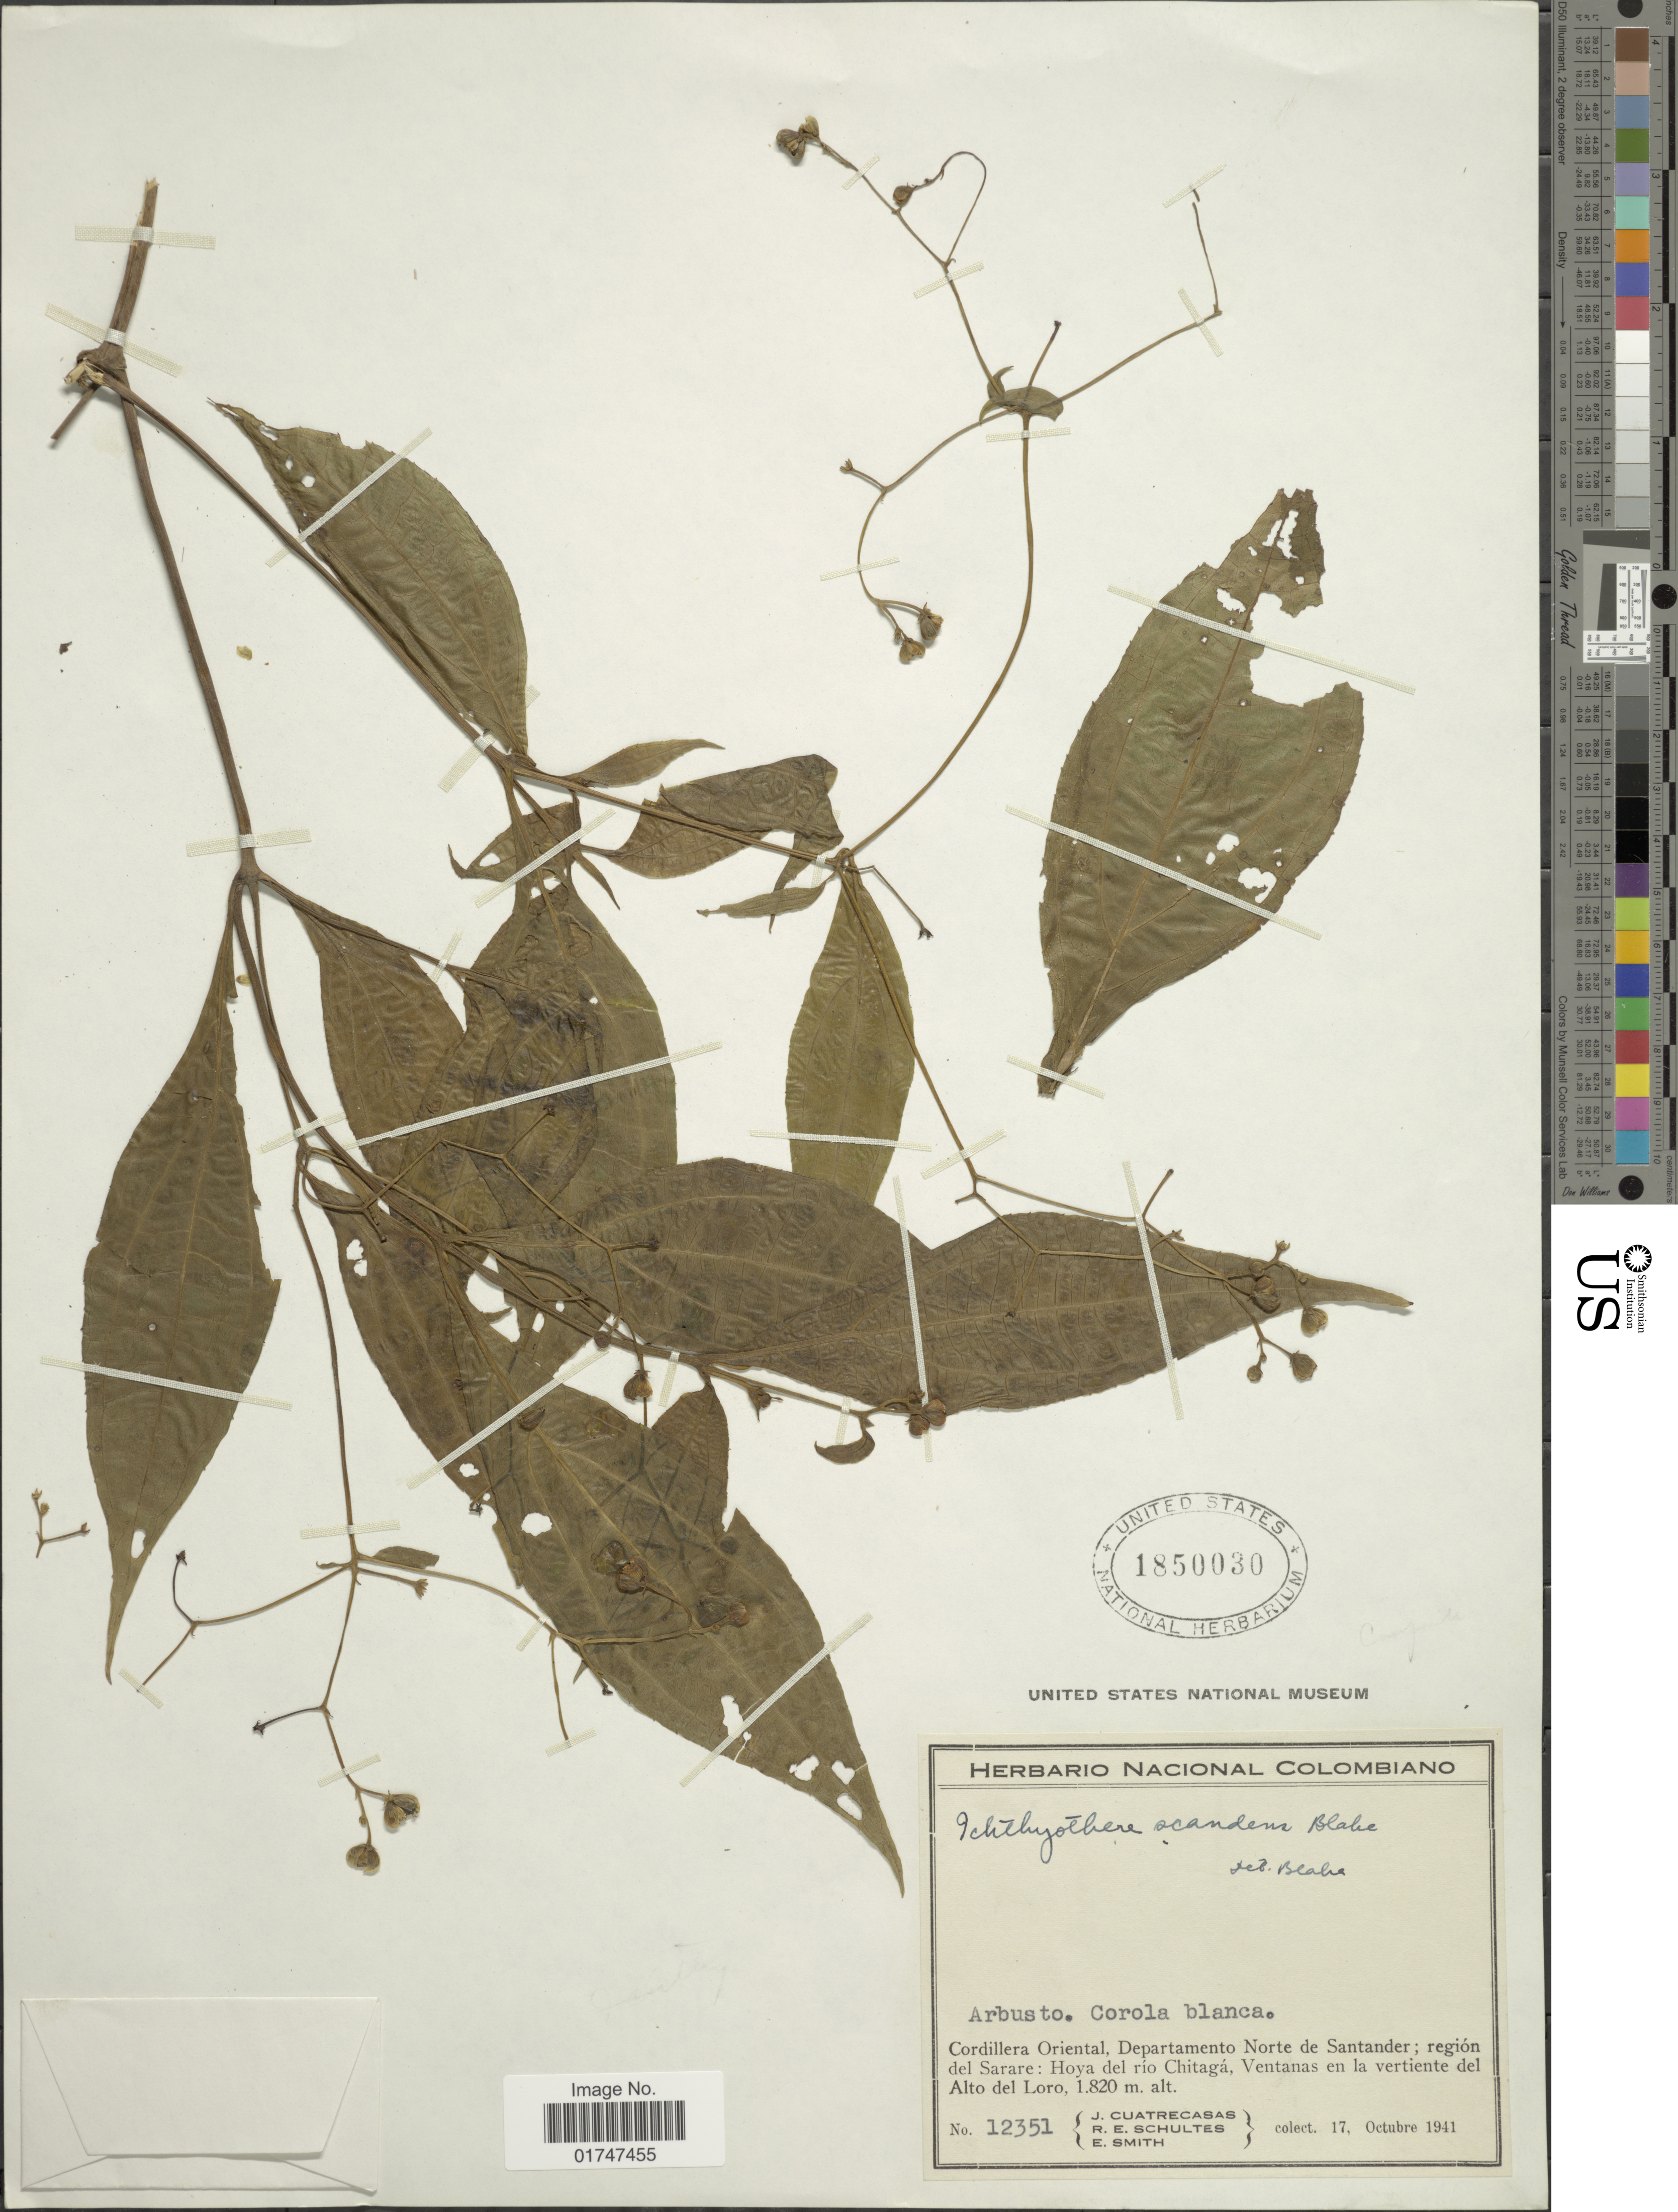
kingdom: Plantae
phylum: Tracheophyta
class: Magnoliopsida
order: Asterales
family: Asteraceae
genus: Ichthyothere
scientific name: Ichthyothere scandens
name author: S.F. Blake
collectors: J. Cuatrecasas, R. E. Schultes & C. E. Smith Jr.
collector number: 12351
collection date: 1941-10-17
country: Colombia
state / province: Norte de Santander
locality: Cordillera Oriental, Departamento Norte de Santander; región del Sarare: Hoya del río Chitagá, Ventanas en la vertiente del Alto del Loro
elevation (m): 1820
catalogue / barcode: US 1850030